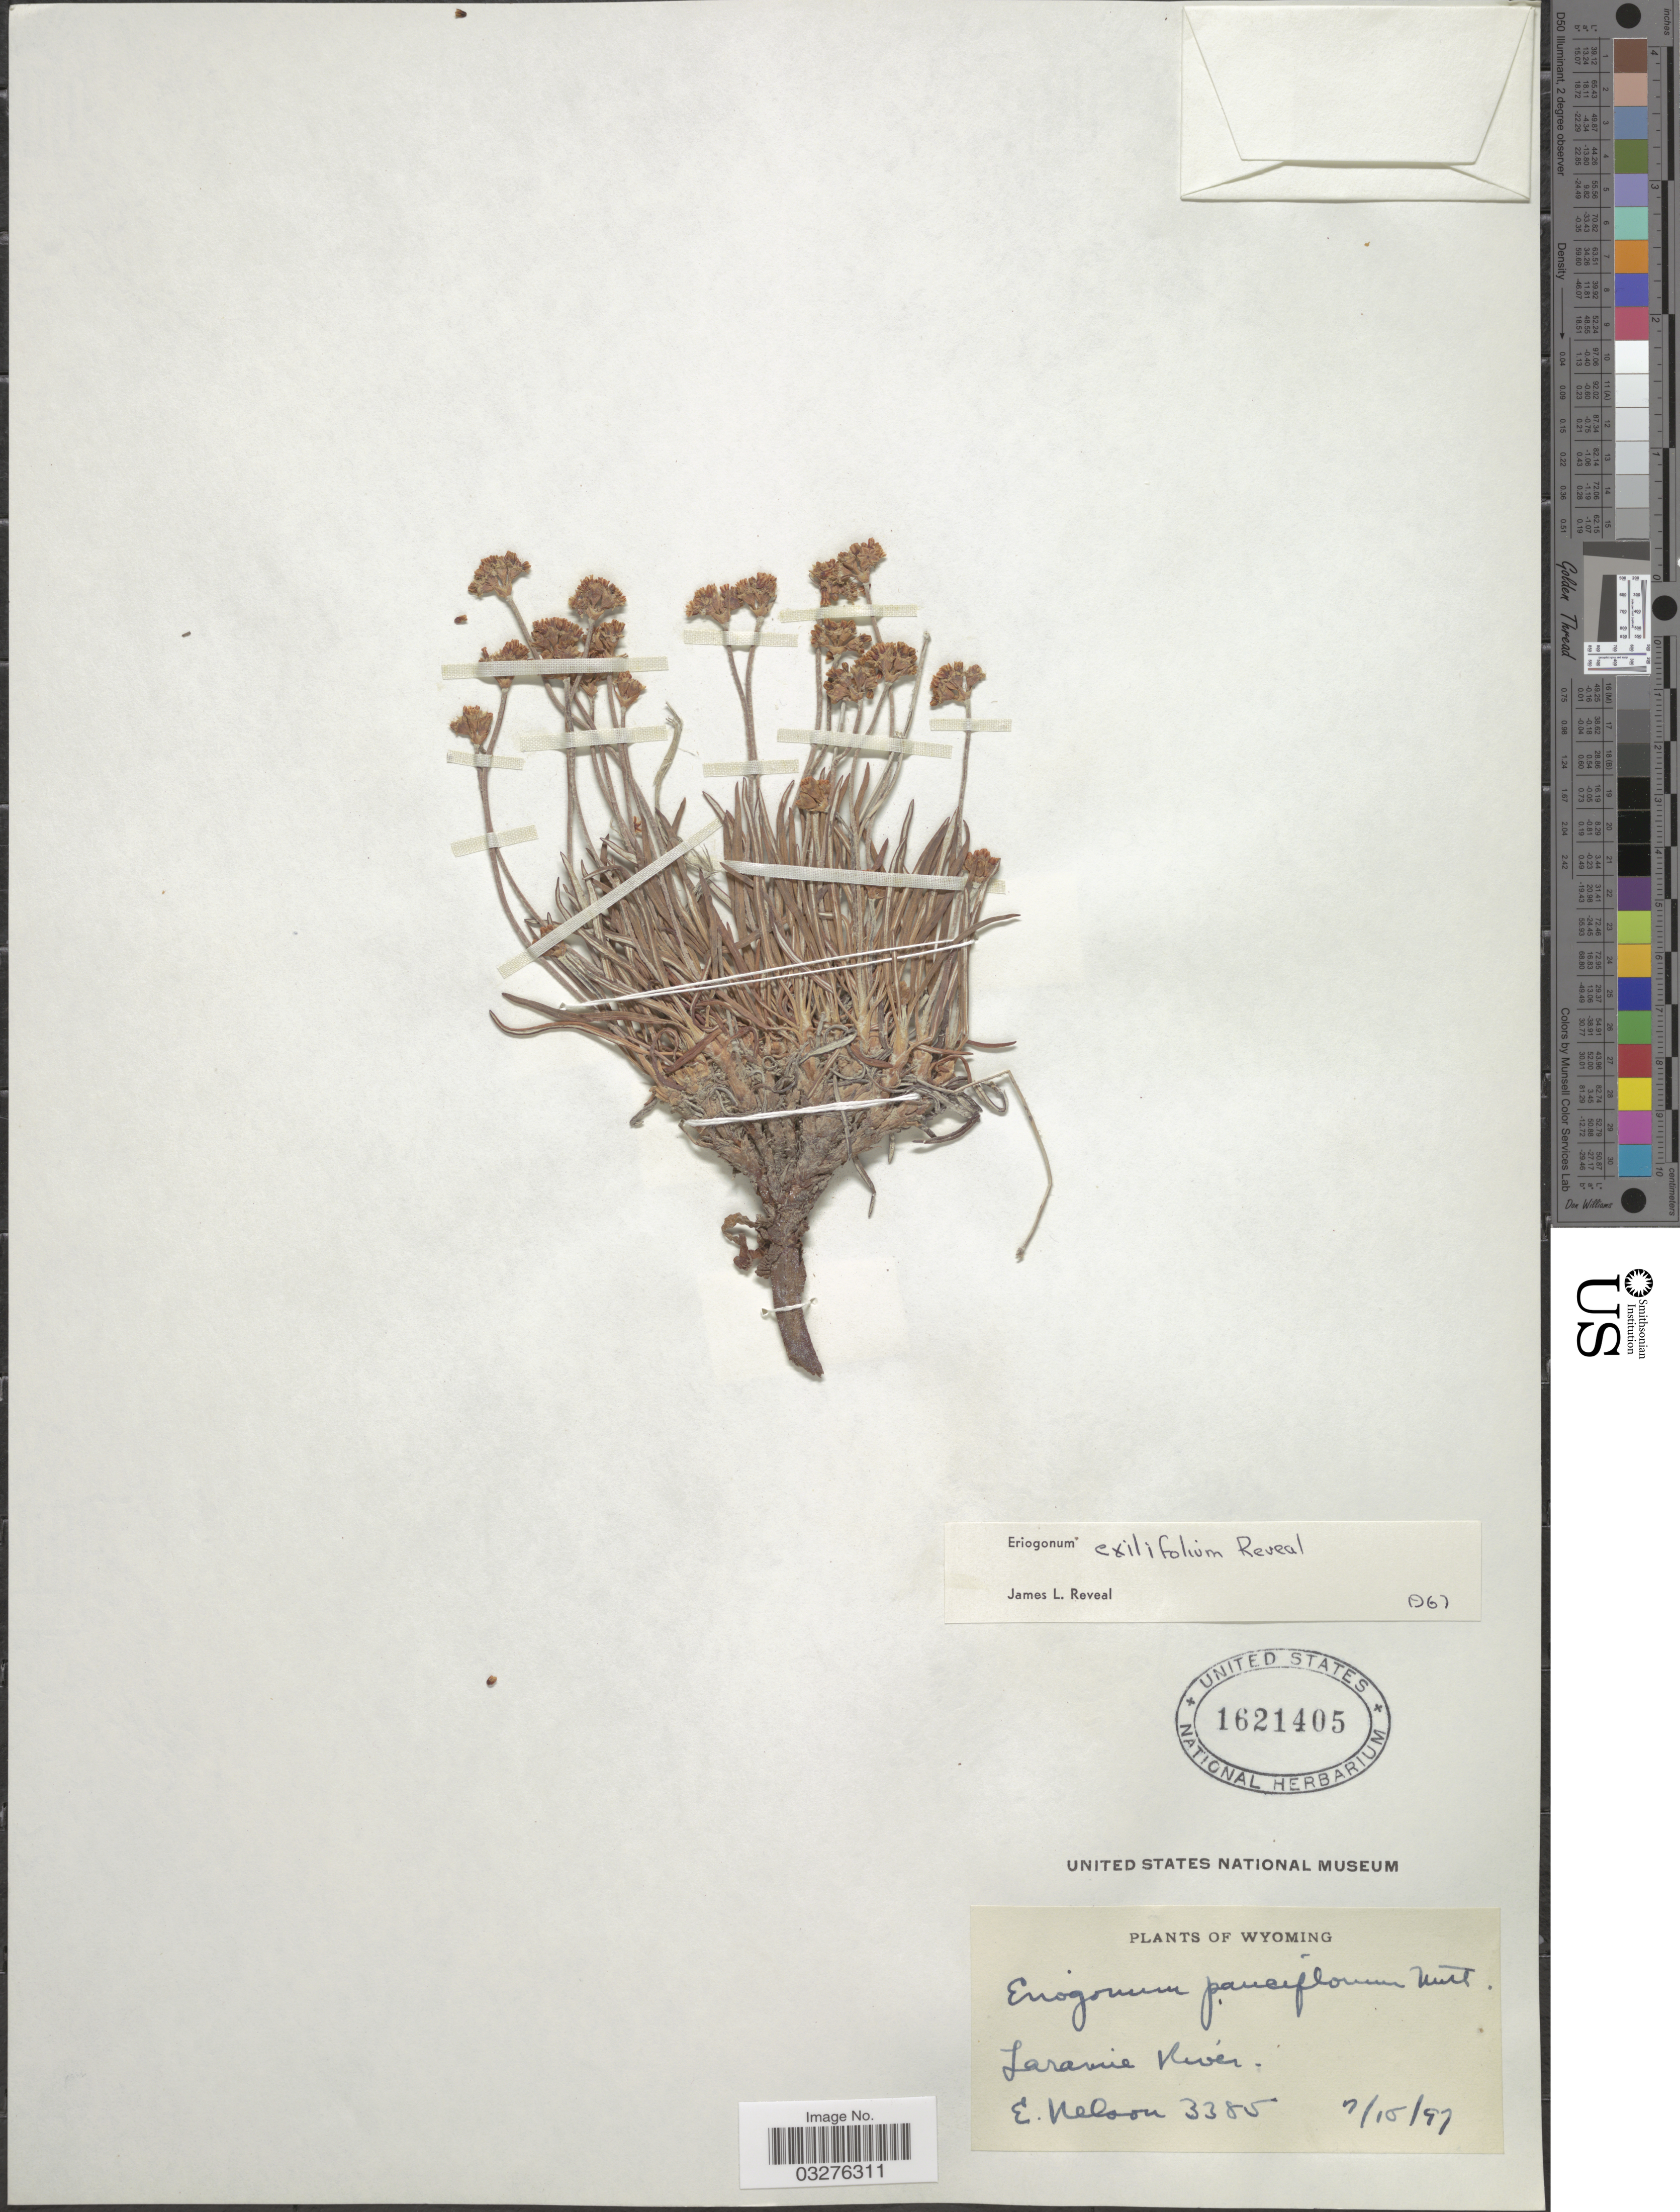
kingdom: Plantae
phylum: Tracheophyta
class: Magnoliopsida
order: Caryophyllales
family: Polygonaceae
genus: Eriogonum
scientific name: Eriogonum exilifolium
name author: Reveal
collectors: E. Nelson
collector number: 3385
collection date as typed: Transcribed d/m/y: 15/7/97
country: United States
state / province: Wyoming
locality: Laramie River.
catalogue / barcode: US 1621405